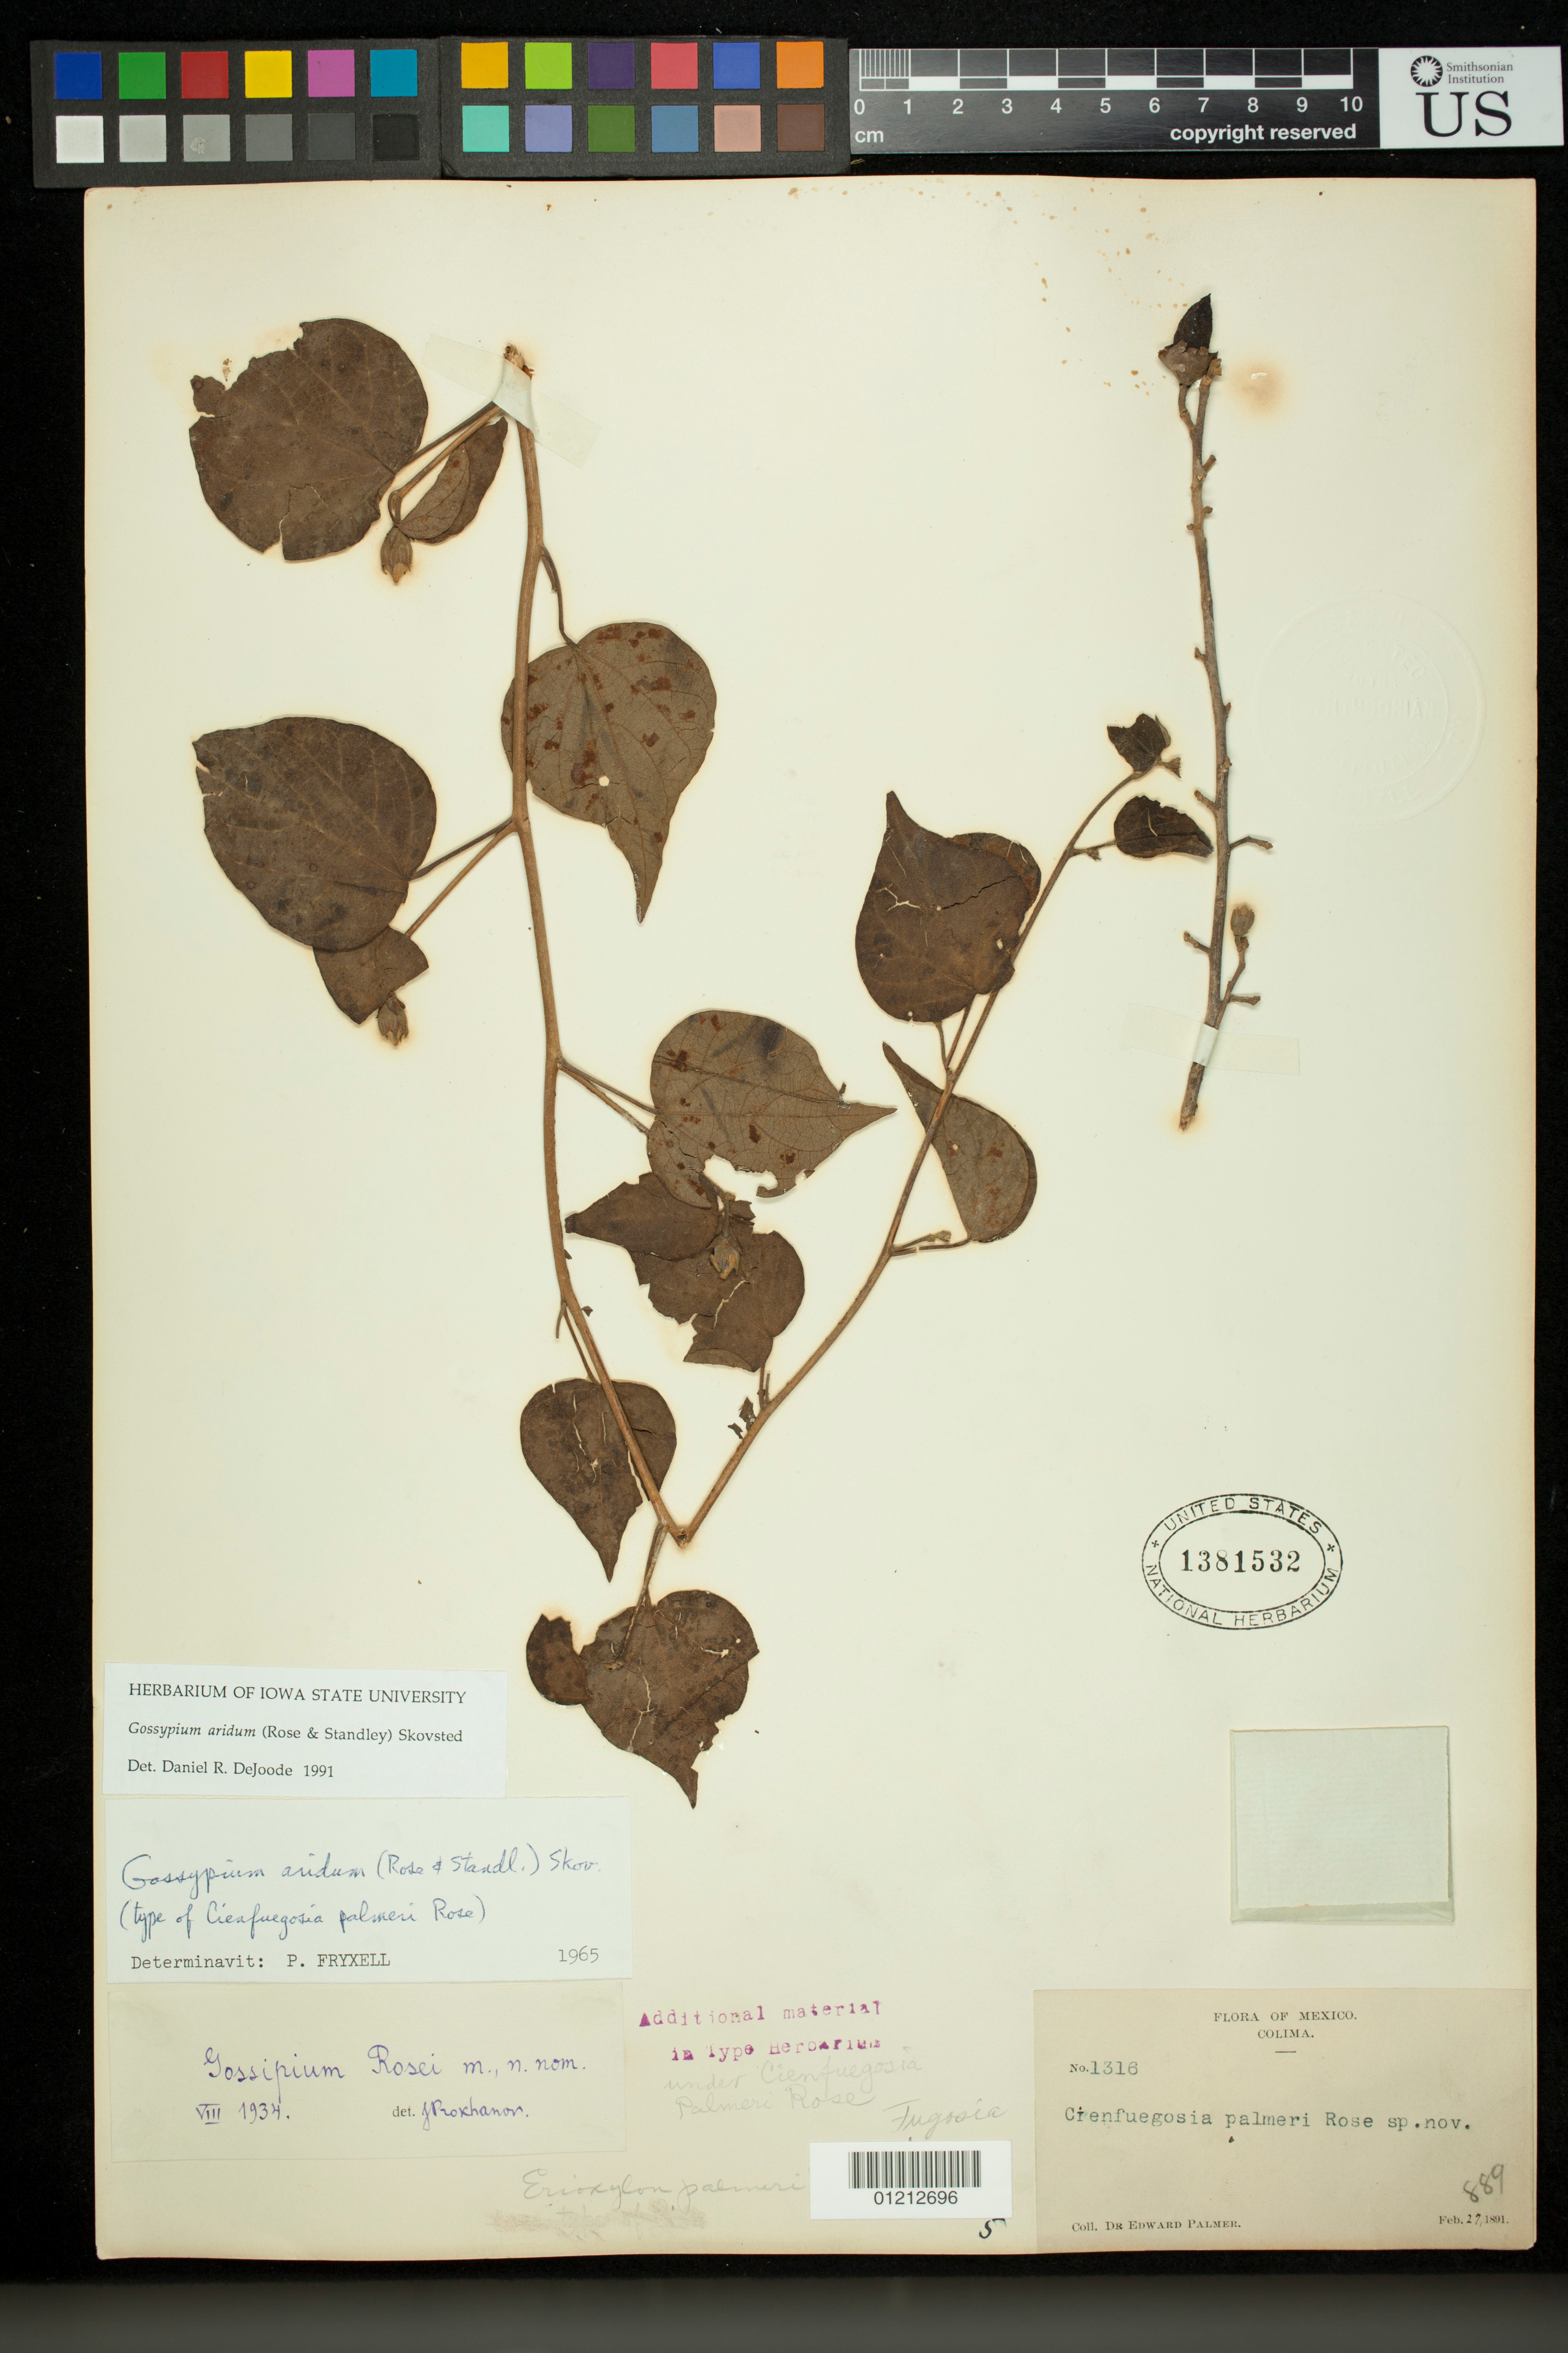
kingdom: Plantae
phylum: Tracheophyta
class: Magnoliopsida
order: Malvales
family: Malvaceae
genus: Cienfuegosia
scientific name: Cienfuegosia palmeri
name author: Rose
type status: Type Collection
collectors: E. Palmer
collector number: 1316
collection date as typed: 27 Feb 1891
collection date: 1891-02-27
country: Mexico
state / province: Colima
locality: Colima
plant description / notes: Specimen ex John Donnell Smith herbarium.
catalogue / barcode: US 1381532